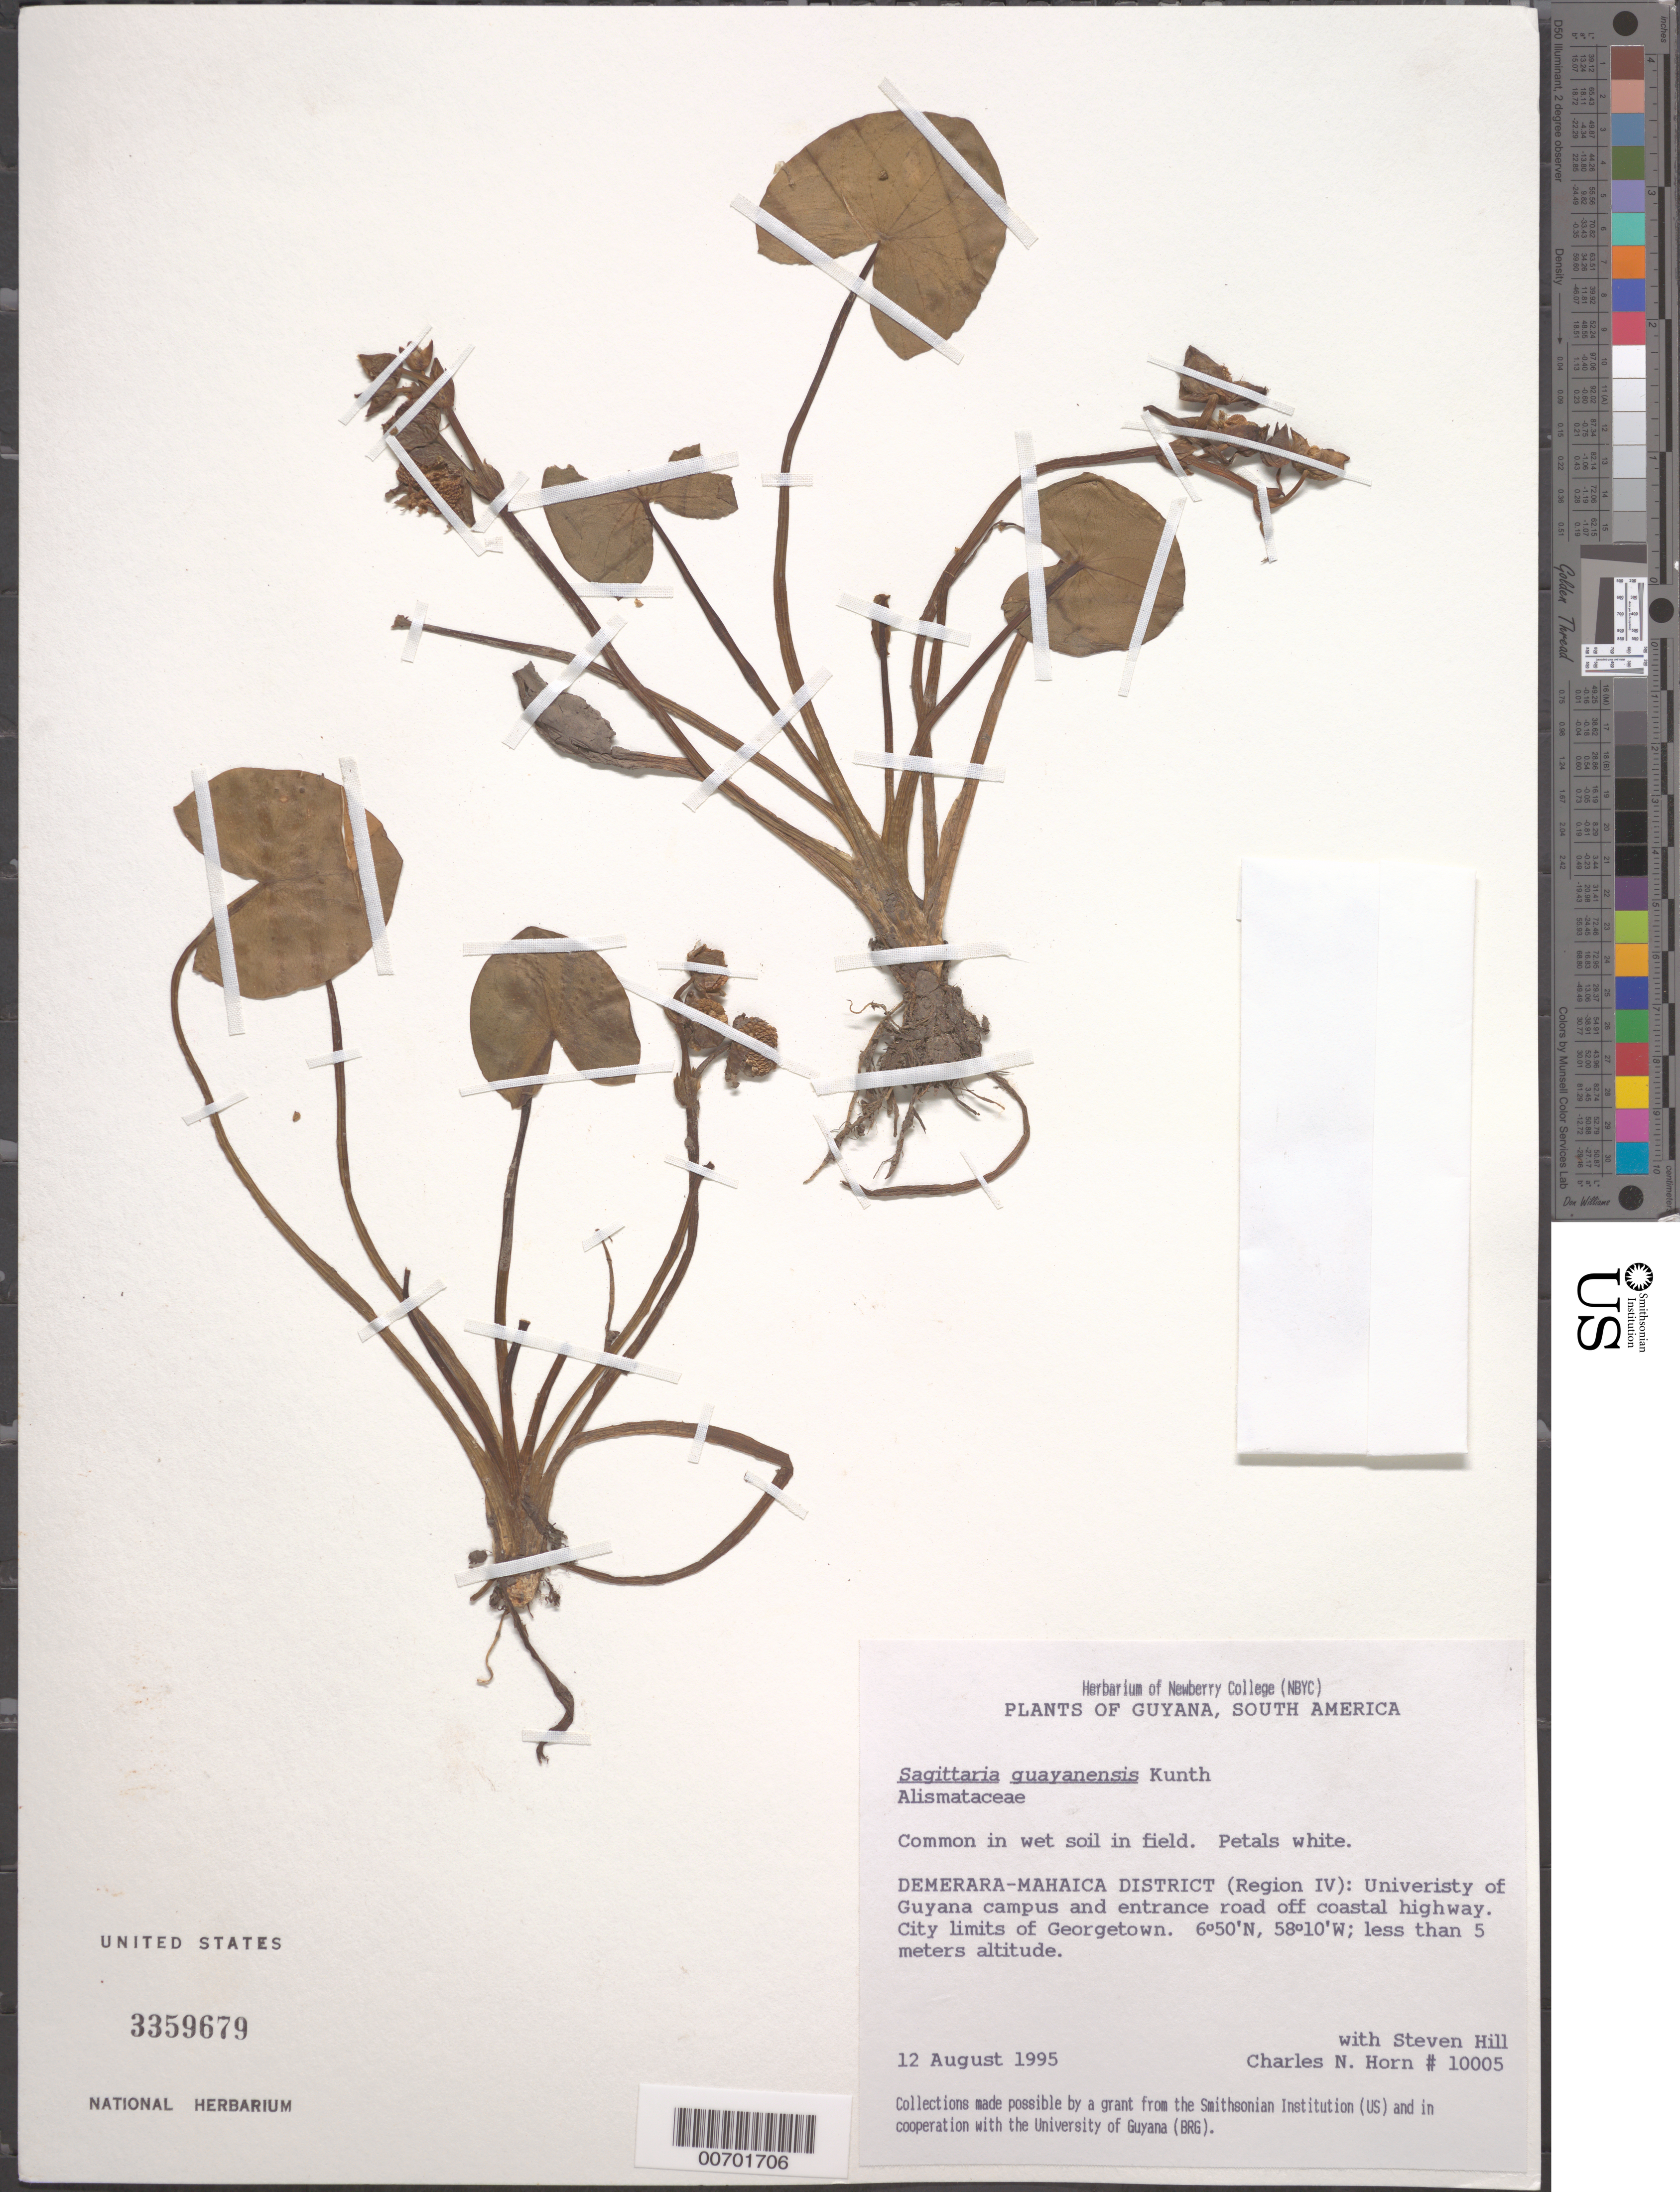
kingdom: Plantae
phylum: Tracheophyta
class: Liliopsida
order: Alismatales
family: Alismataceae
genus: Sagittaria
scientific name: Sagittaria guayanensis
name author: Kunth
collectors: C. N. Horn & S. Hill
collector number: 10005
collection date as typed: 12-Aug-95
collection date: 1995-08-12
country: Guyana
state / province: Demerara-Mahaica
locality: Georgetown, Univ. of Guyana campus, entrance off coastal hwy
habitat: In wet soil in field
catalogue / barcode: US 3359679